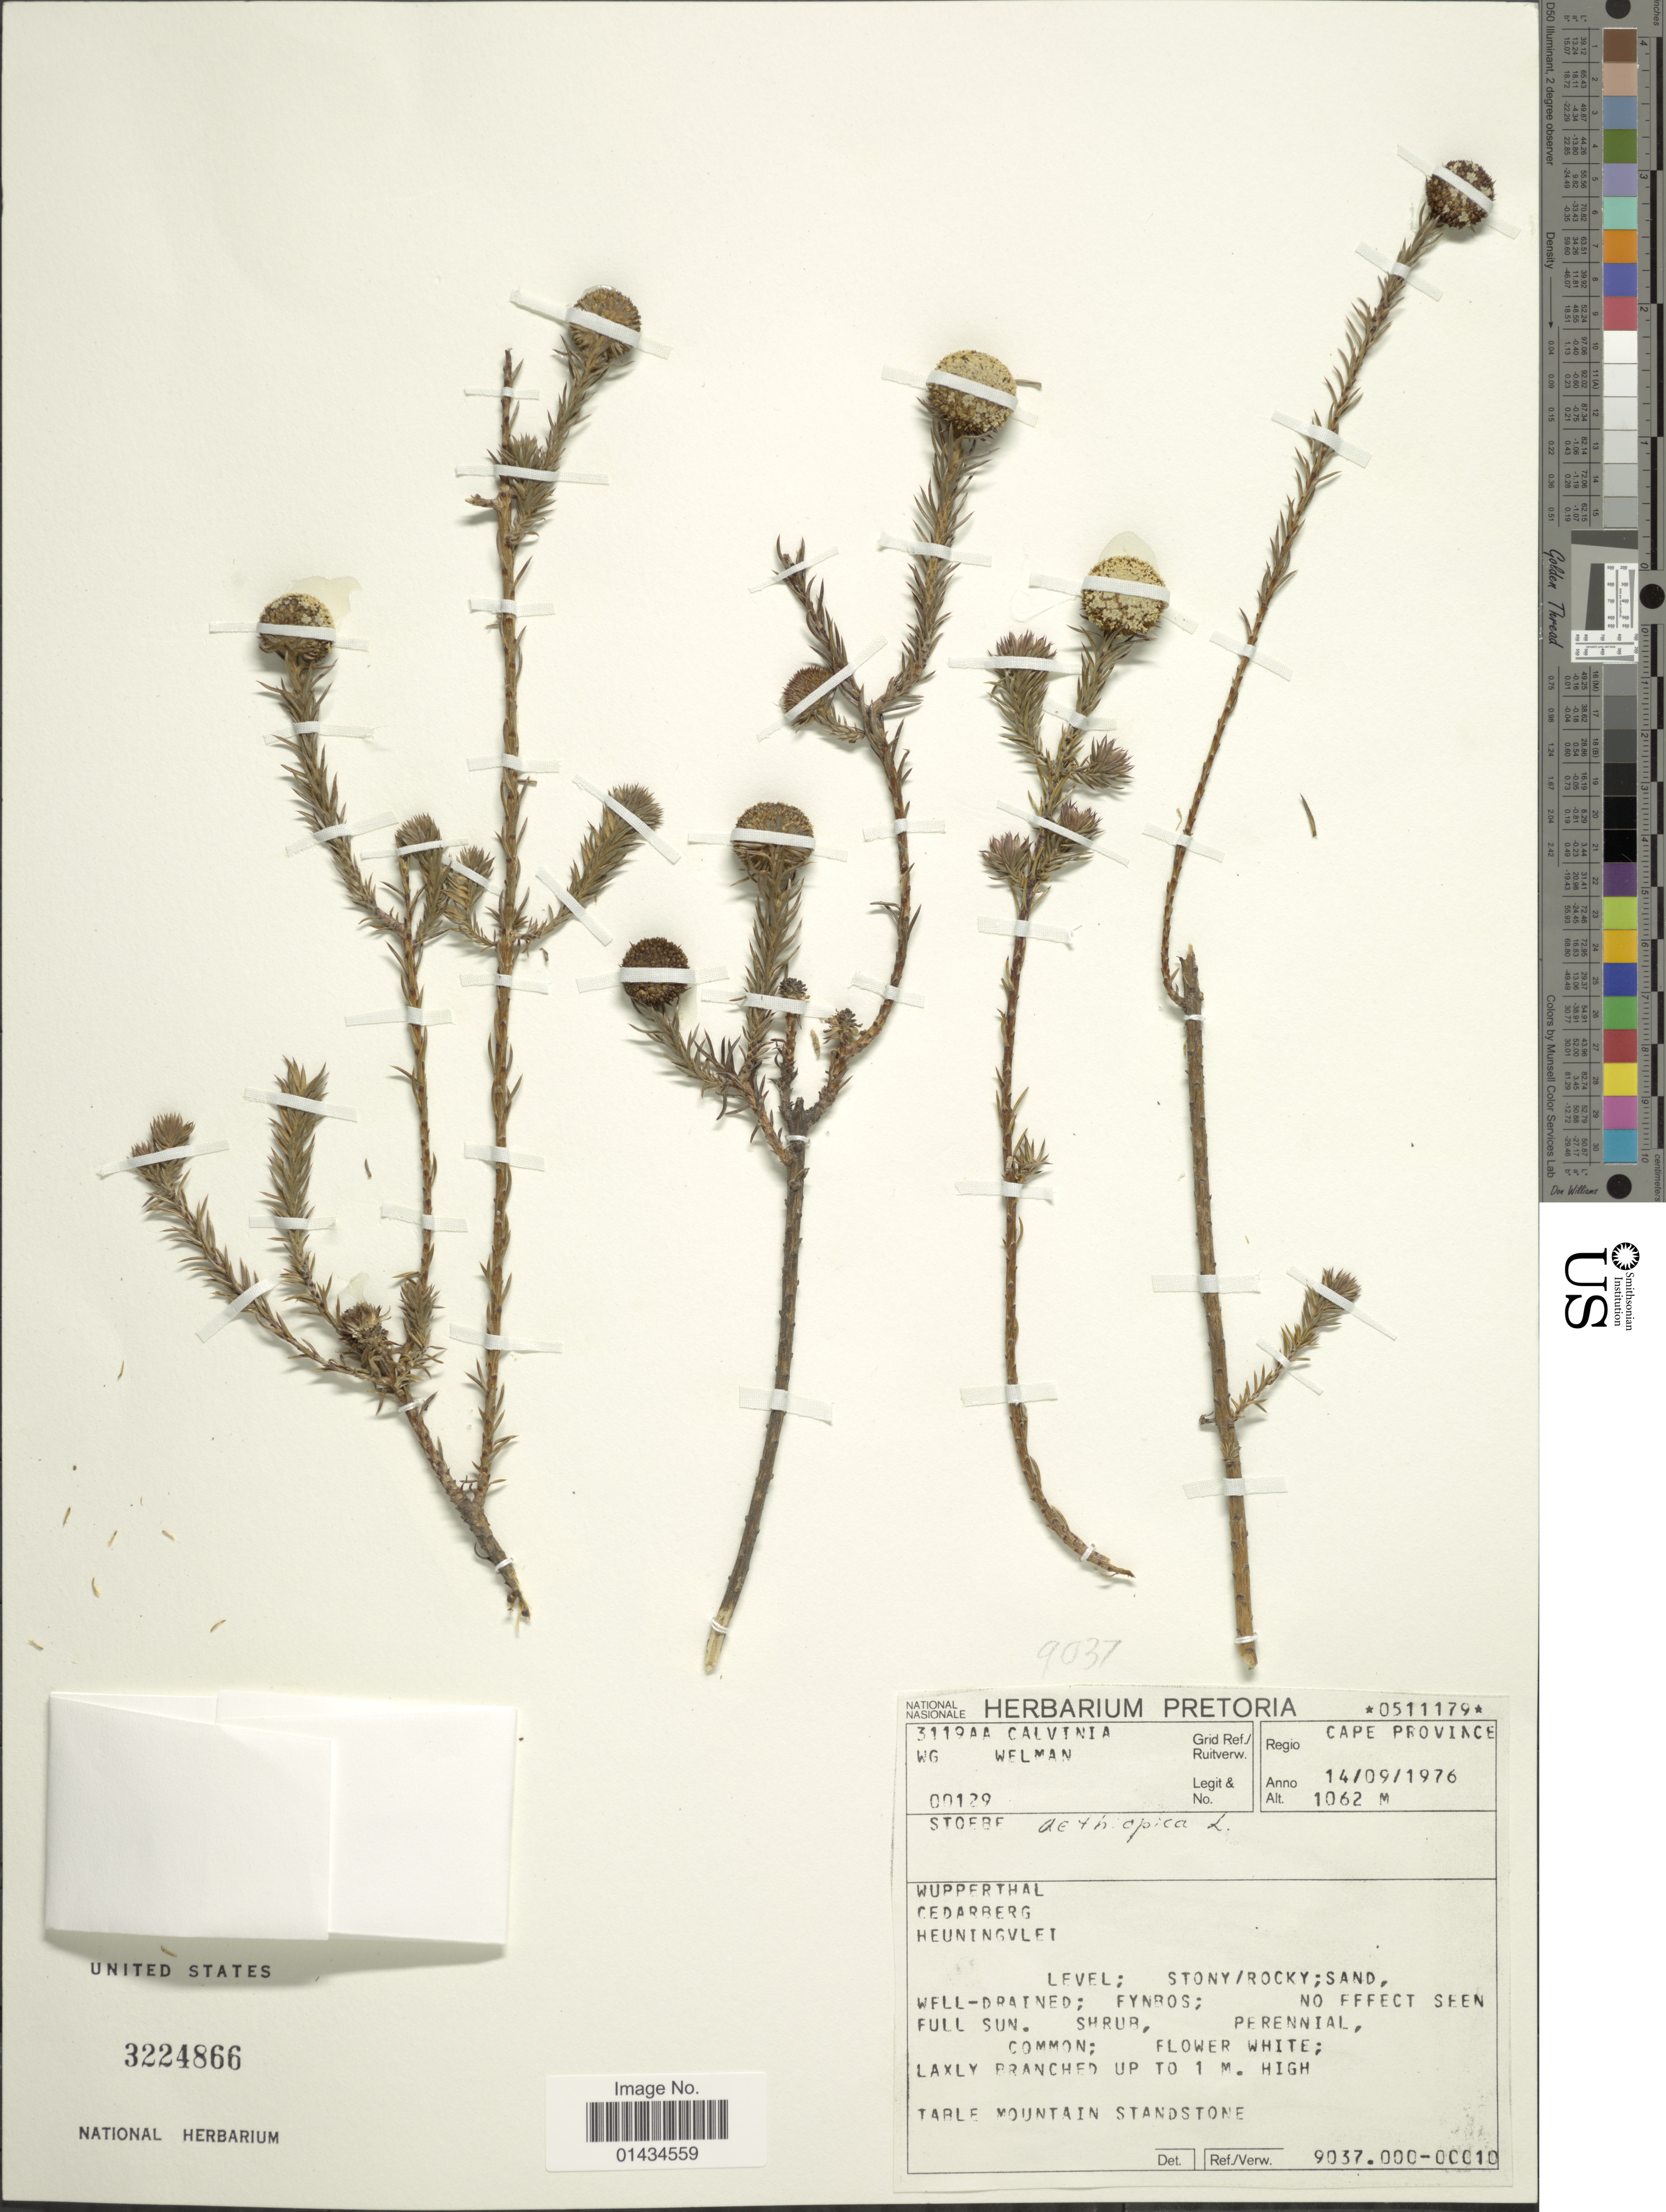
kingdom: Plantae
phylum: Tracheophyta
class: Magnoliopsida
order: Asterales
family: Asteraceae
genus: Stoebe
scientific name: Stoebe aethiopica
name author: L.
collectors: C. Welman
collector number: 3119AA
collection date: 1976-09-14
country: South Africa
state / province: Western Cape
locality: Table mountain sandstone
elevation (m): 1062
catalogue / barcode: US 3224866